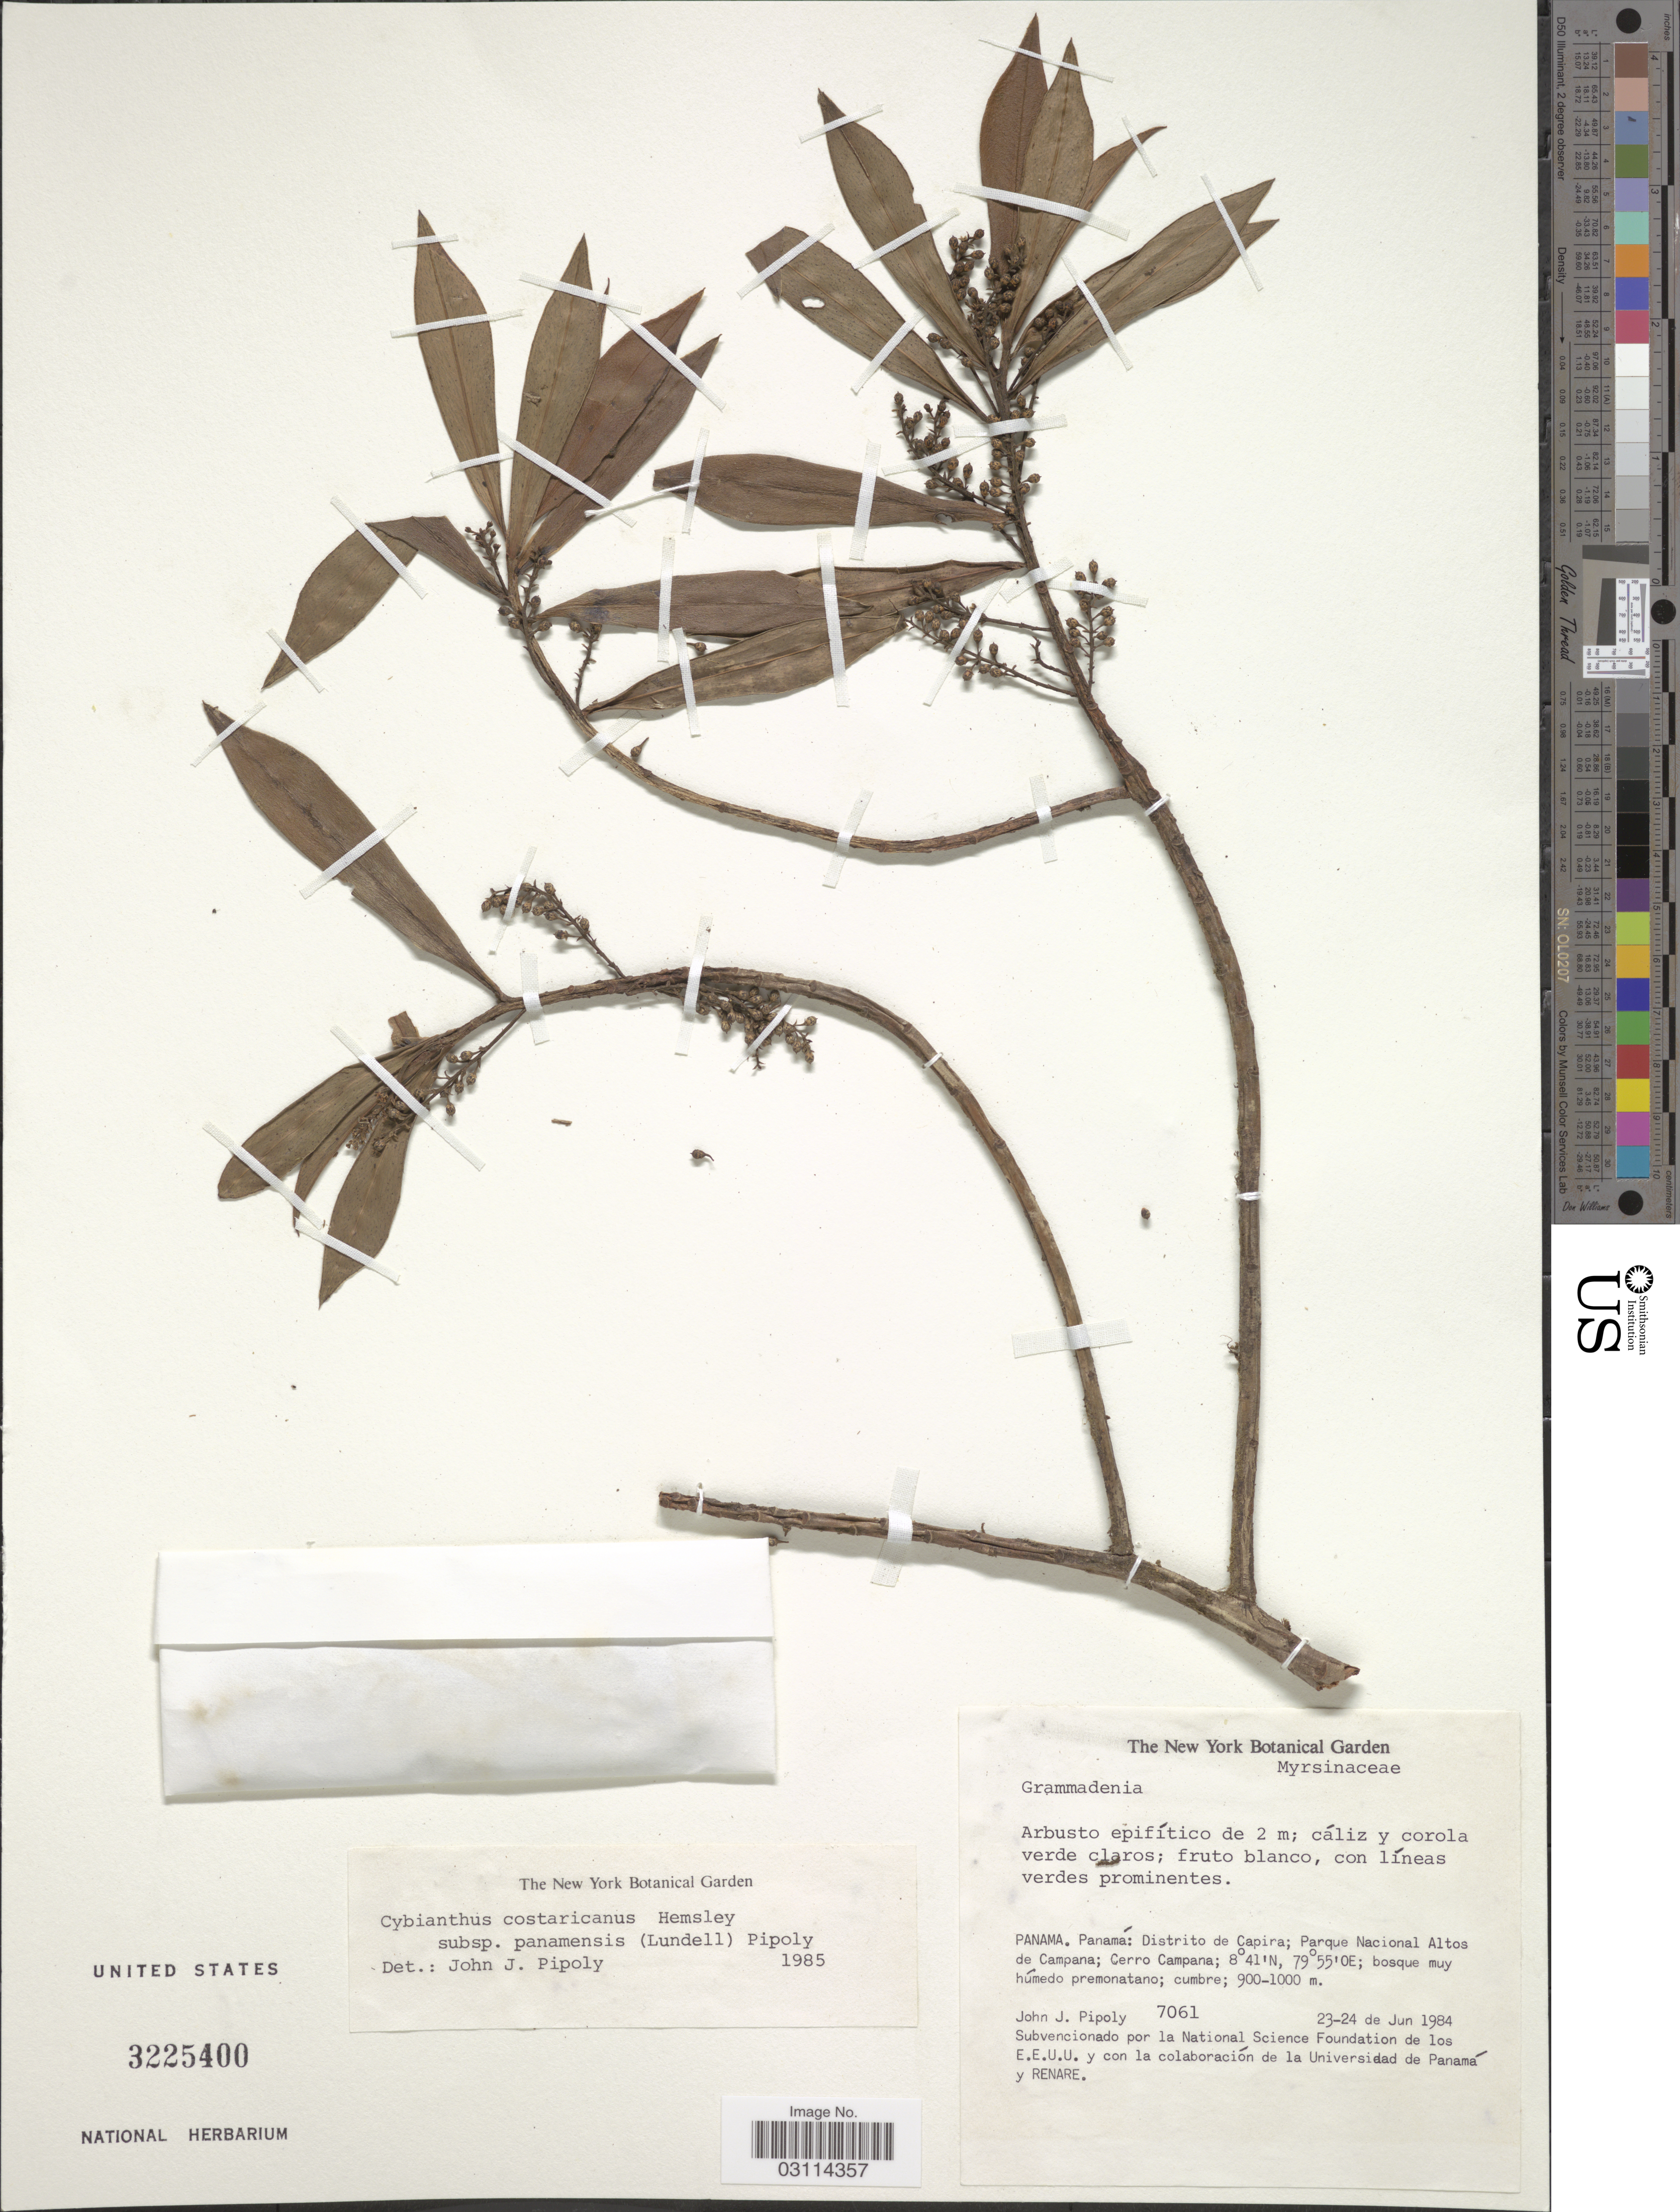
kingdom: Plantae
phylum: Tracheophyta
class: Magnoliopsida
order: Ericales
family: Primulaceae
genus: Cybianthus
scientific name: Cybianthus costaricanus subsp. panamensis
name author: (Lundell) Pipoly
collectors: J. J. Pipoly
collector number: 7061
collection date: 1984-06-23/1984-06-24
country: Panama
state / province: Panamá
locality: Distrito de Capira; Parque Nacional Altos de Campana; Cerro Campana; bosque muy húmedo premontano.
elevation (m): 900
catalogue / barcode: US 3225400